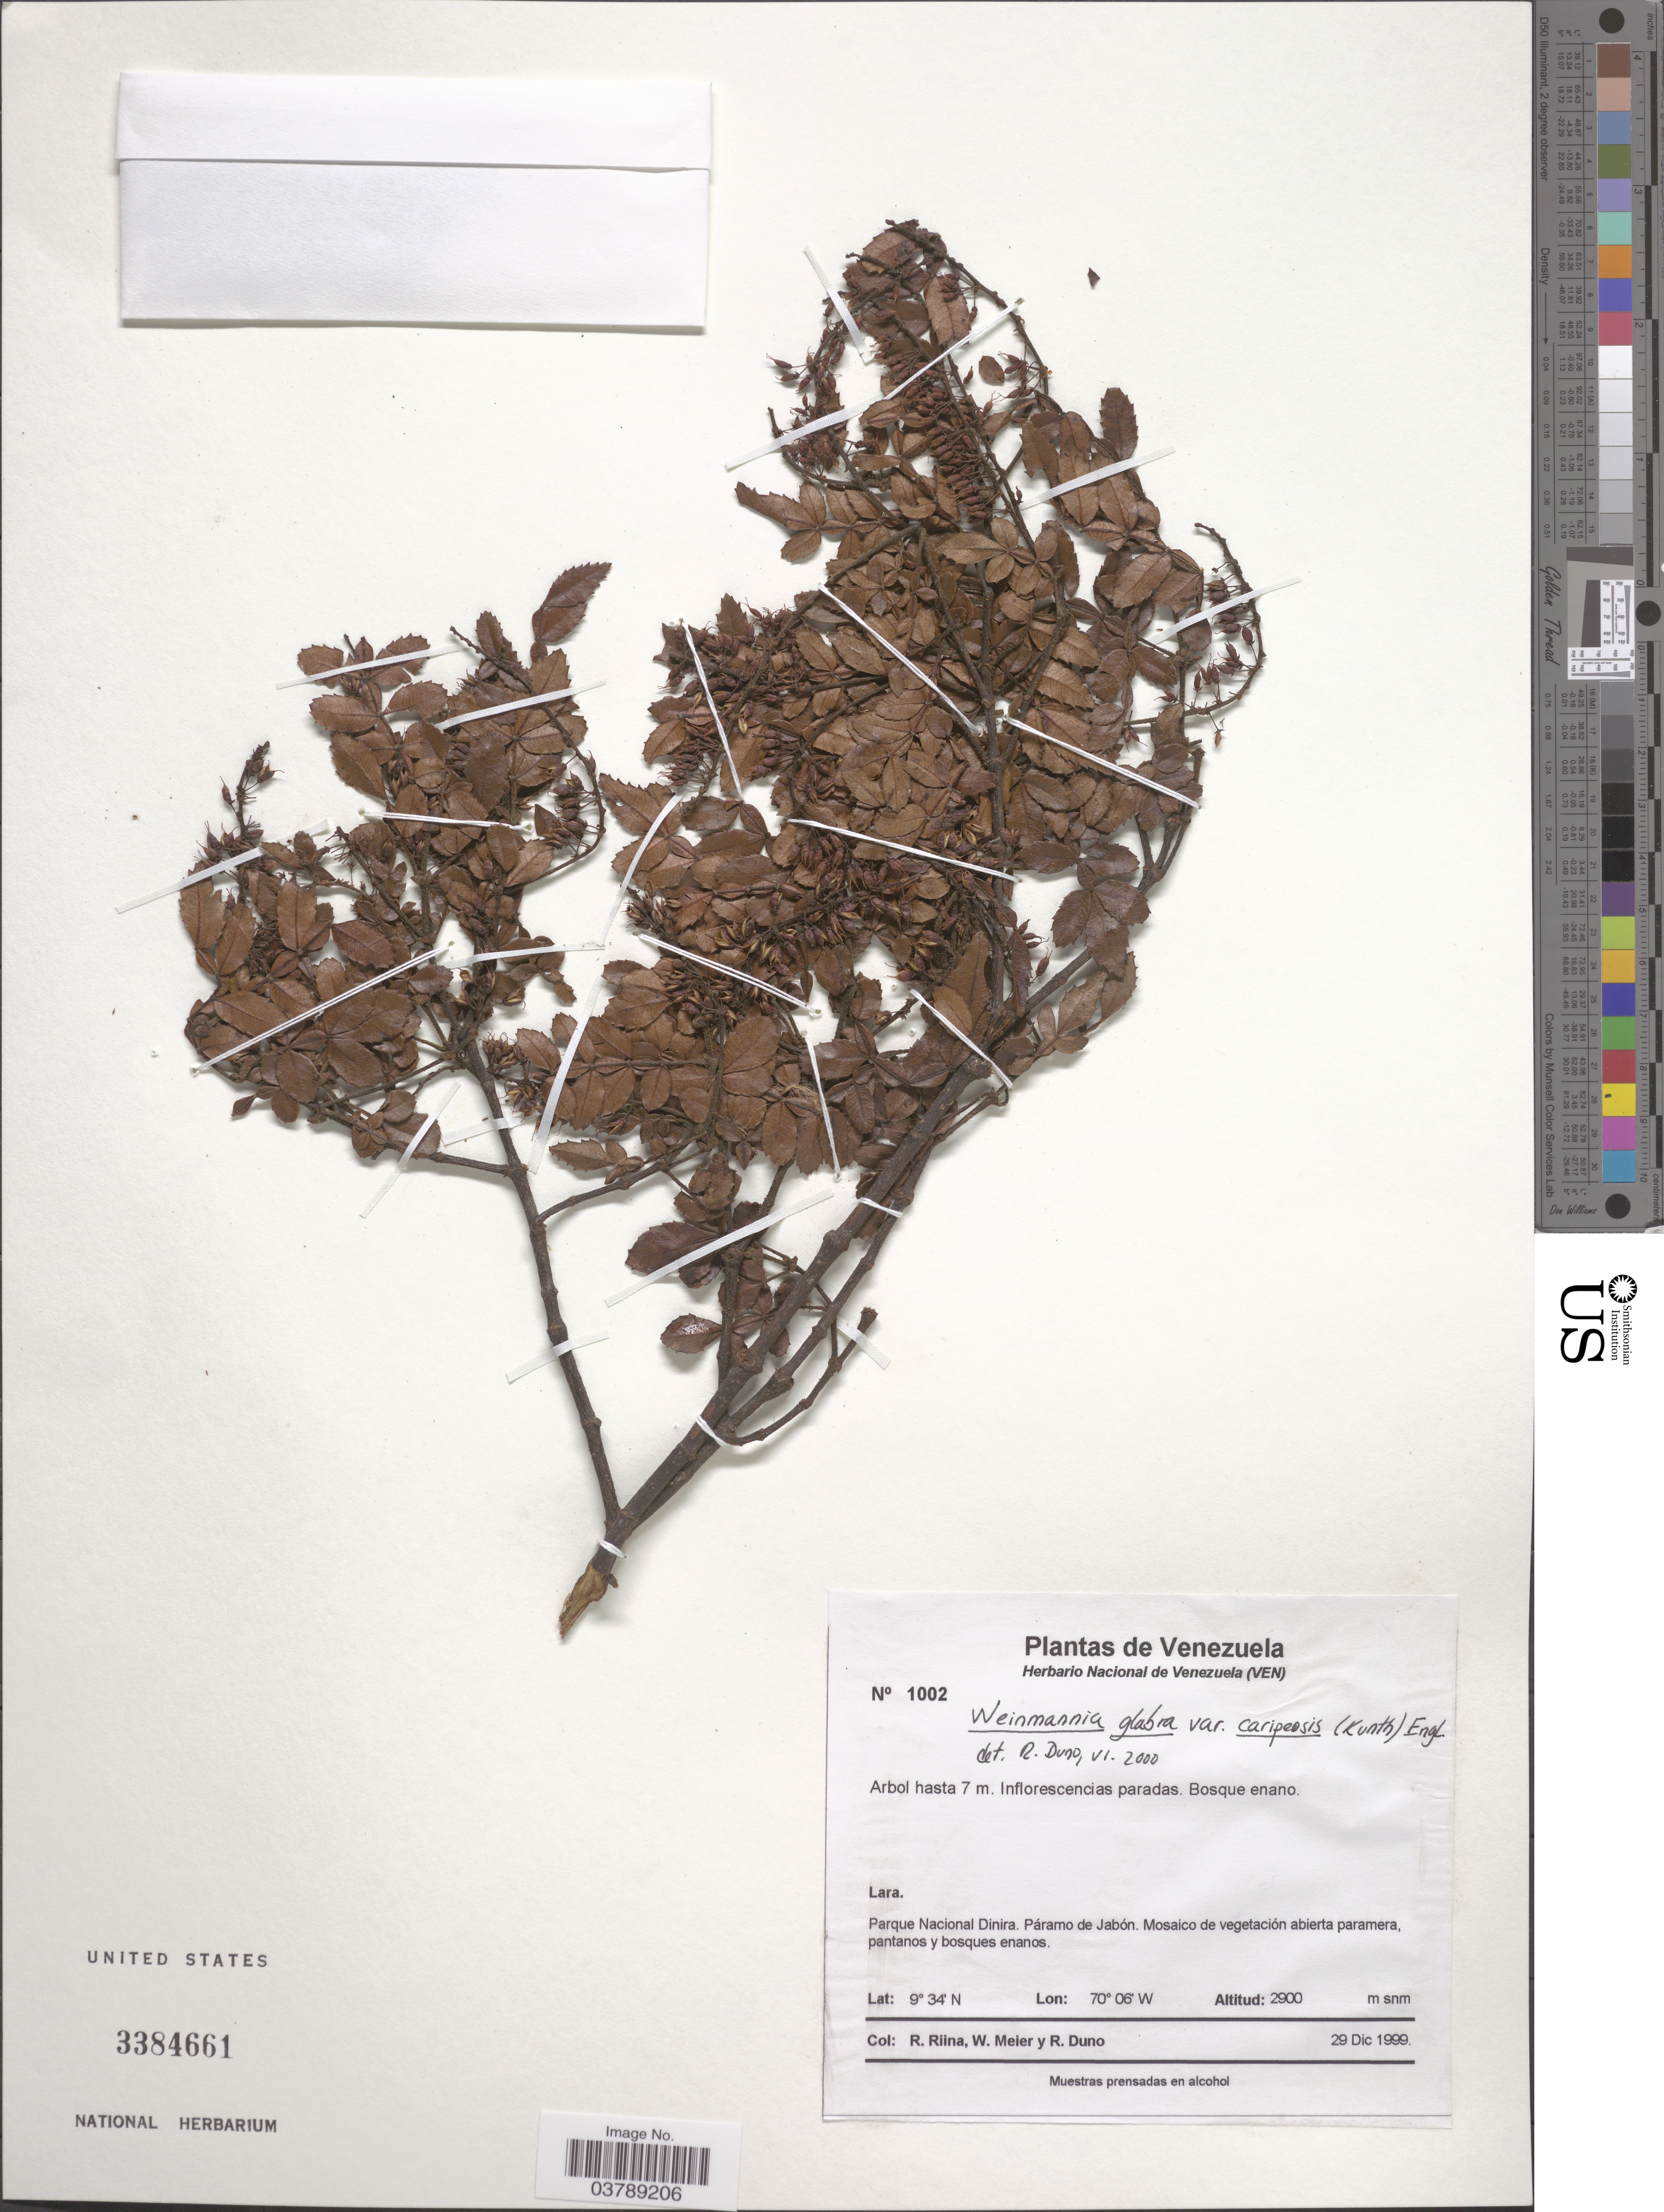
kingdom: Plantae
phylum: Tracheophyta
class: Magnoliopsida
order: Oxalidales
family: Cunoniaceae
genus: Weinmannia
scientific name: Weinmannia glabra var. caripensis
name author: (Kunth) Engl.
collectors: R. Riina, W. Meier & R. Duno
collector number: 1002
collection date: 1999-12-29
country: Venezuela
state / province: Lara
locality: Parque Nacional Dinira. Páramo de Jabón.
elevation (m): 2900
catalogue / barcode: US 3384661